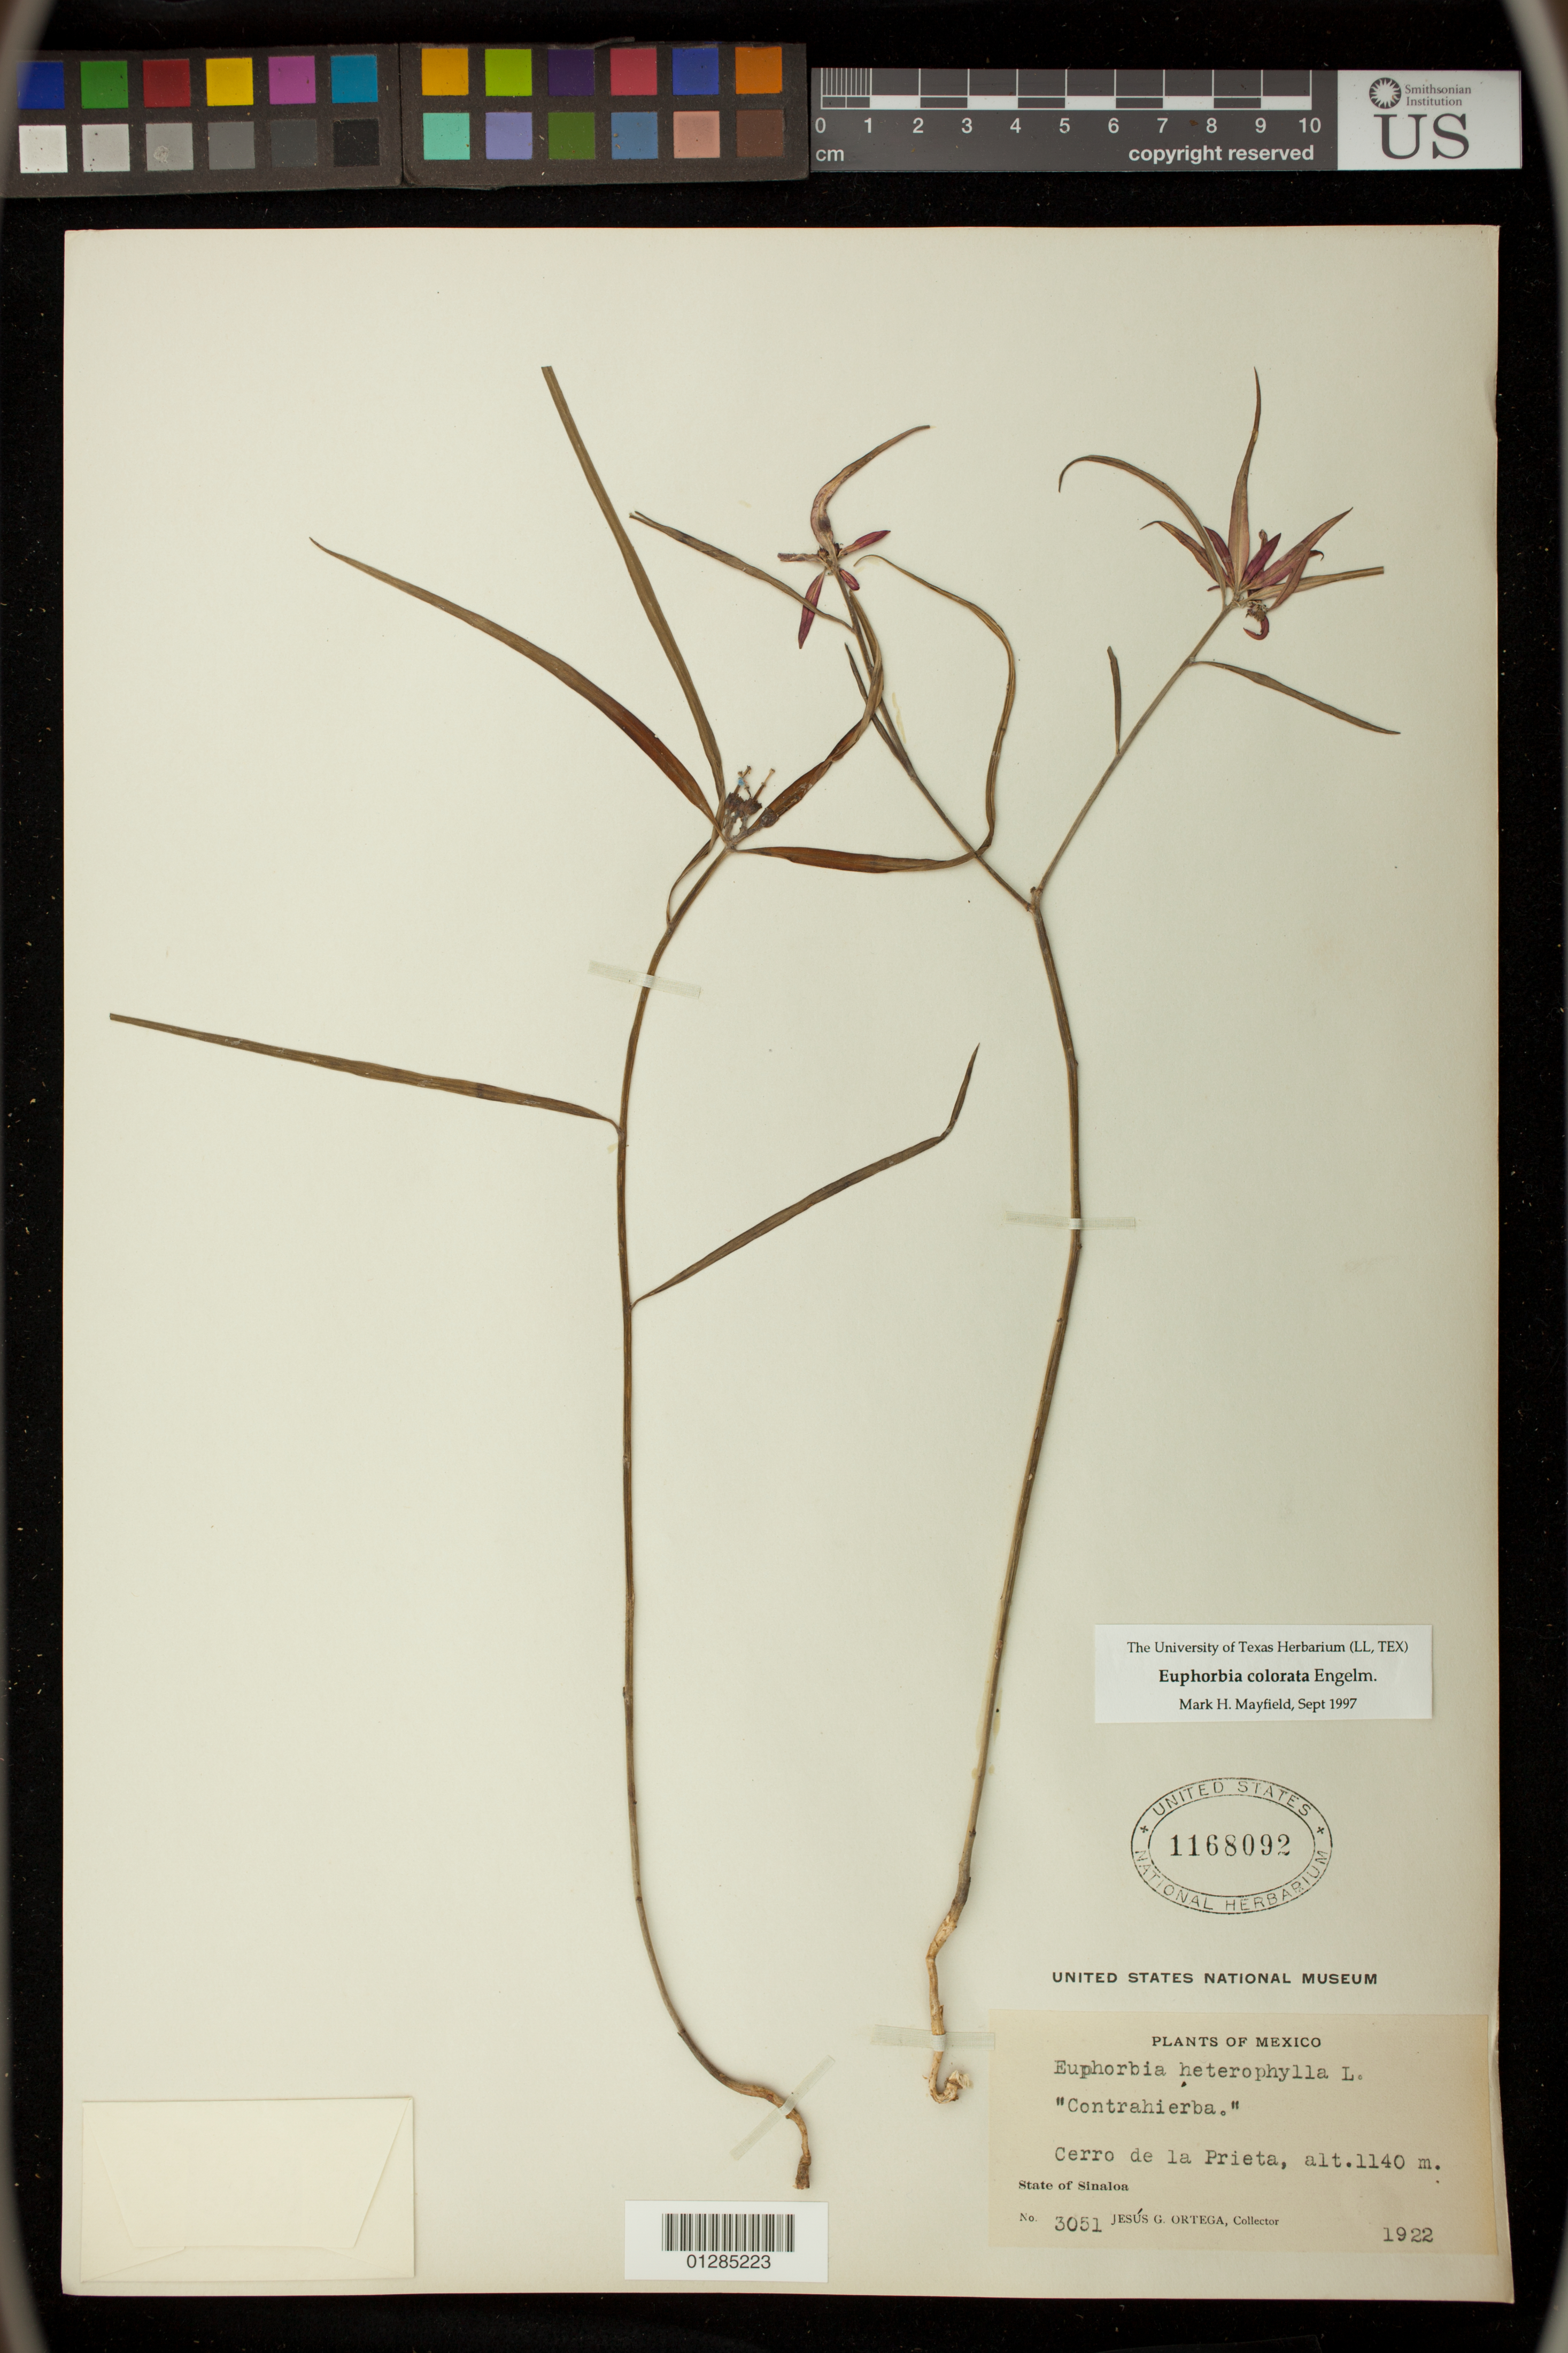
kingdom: Plantae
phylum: Tracheophyta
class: Magnoliopsida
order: Malpighiales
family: Euphorbiaceae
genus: Euphorbia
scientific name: Euphorbia colorata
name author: Engelm.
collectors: J. Ortega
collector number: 3051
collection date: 1922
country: Mexico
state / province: Sinaloa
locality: Cerro de la Prieta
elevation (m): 1140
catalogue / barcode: US 1168092